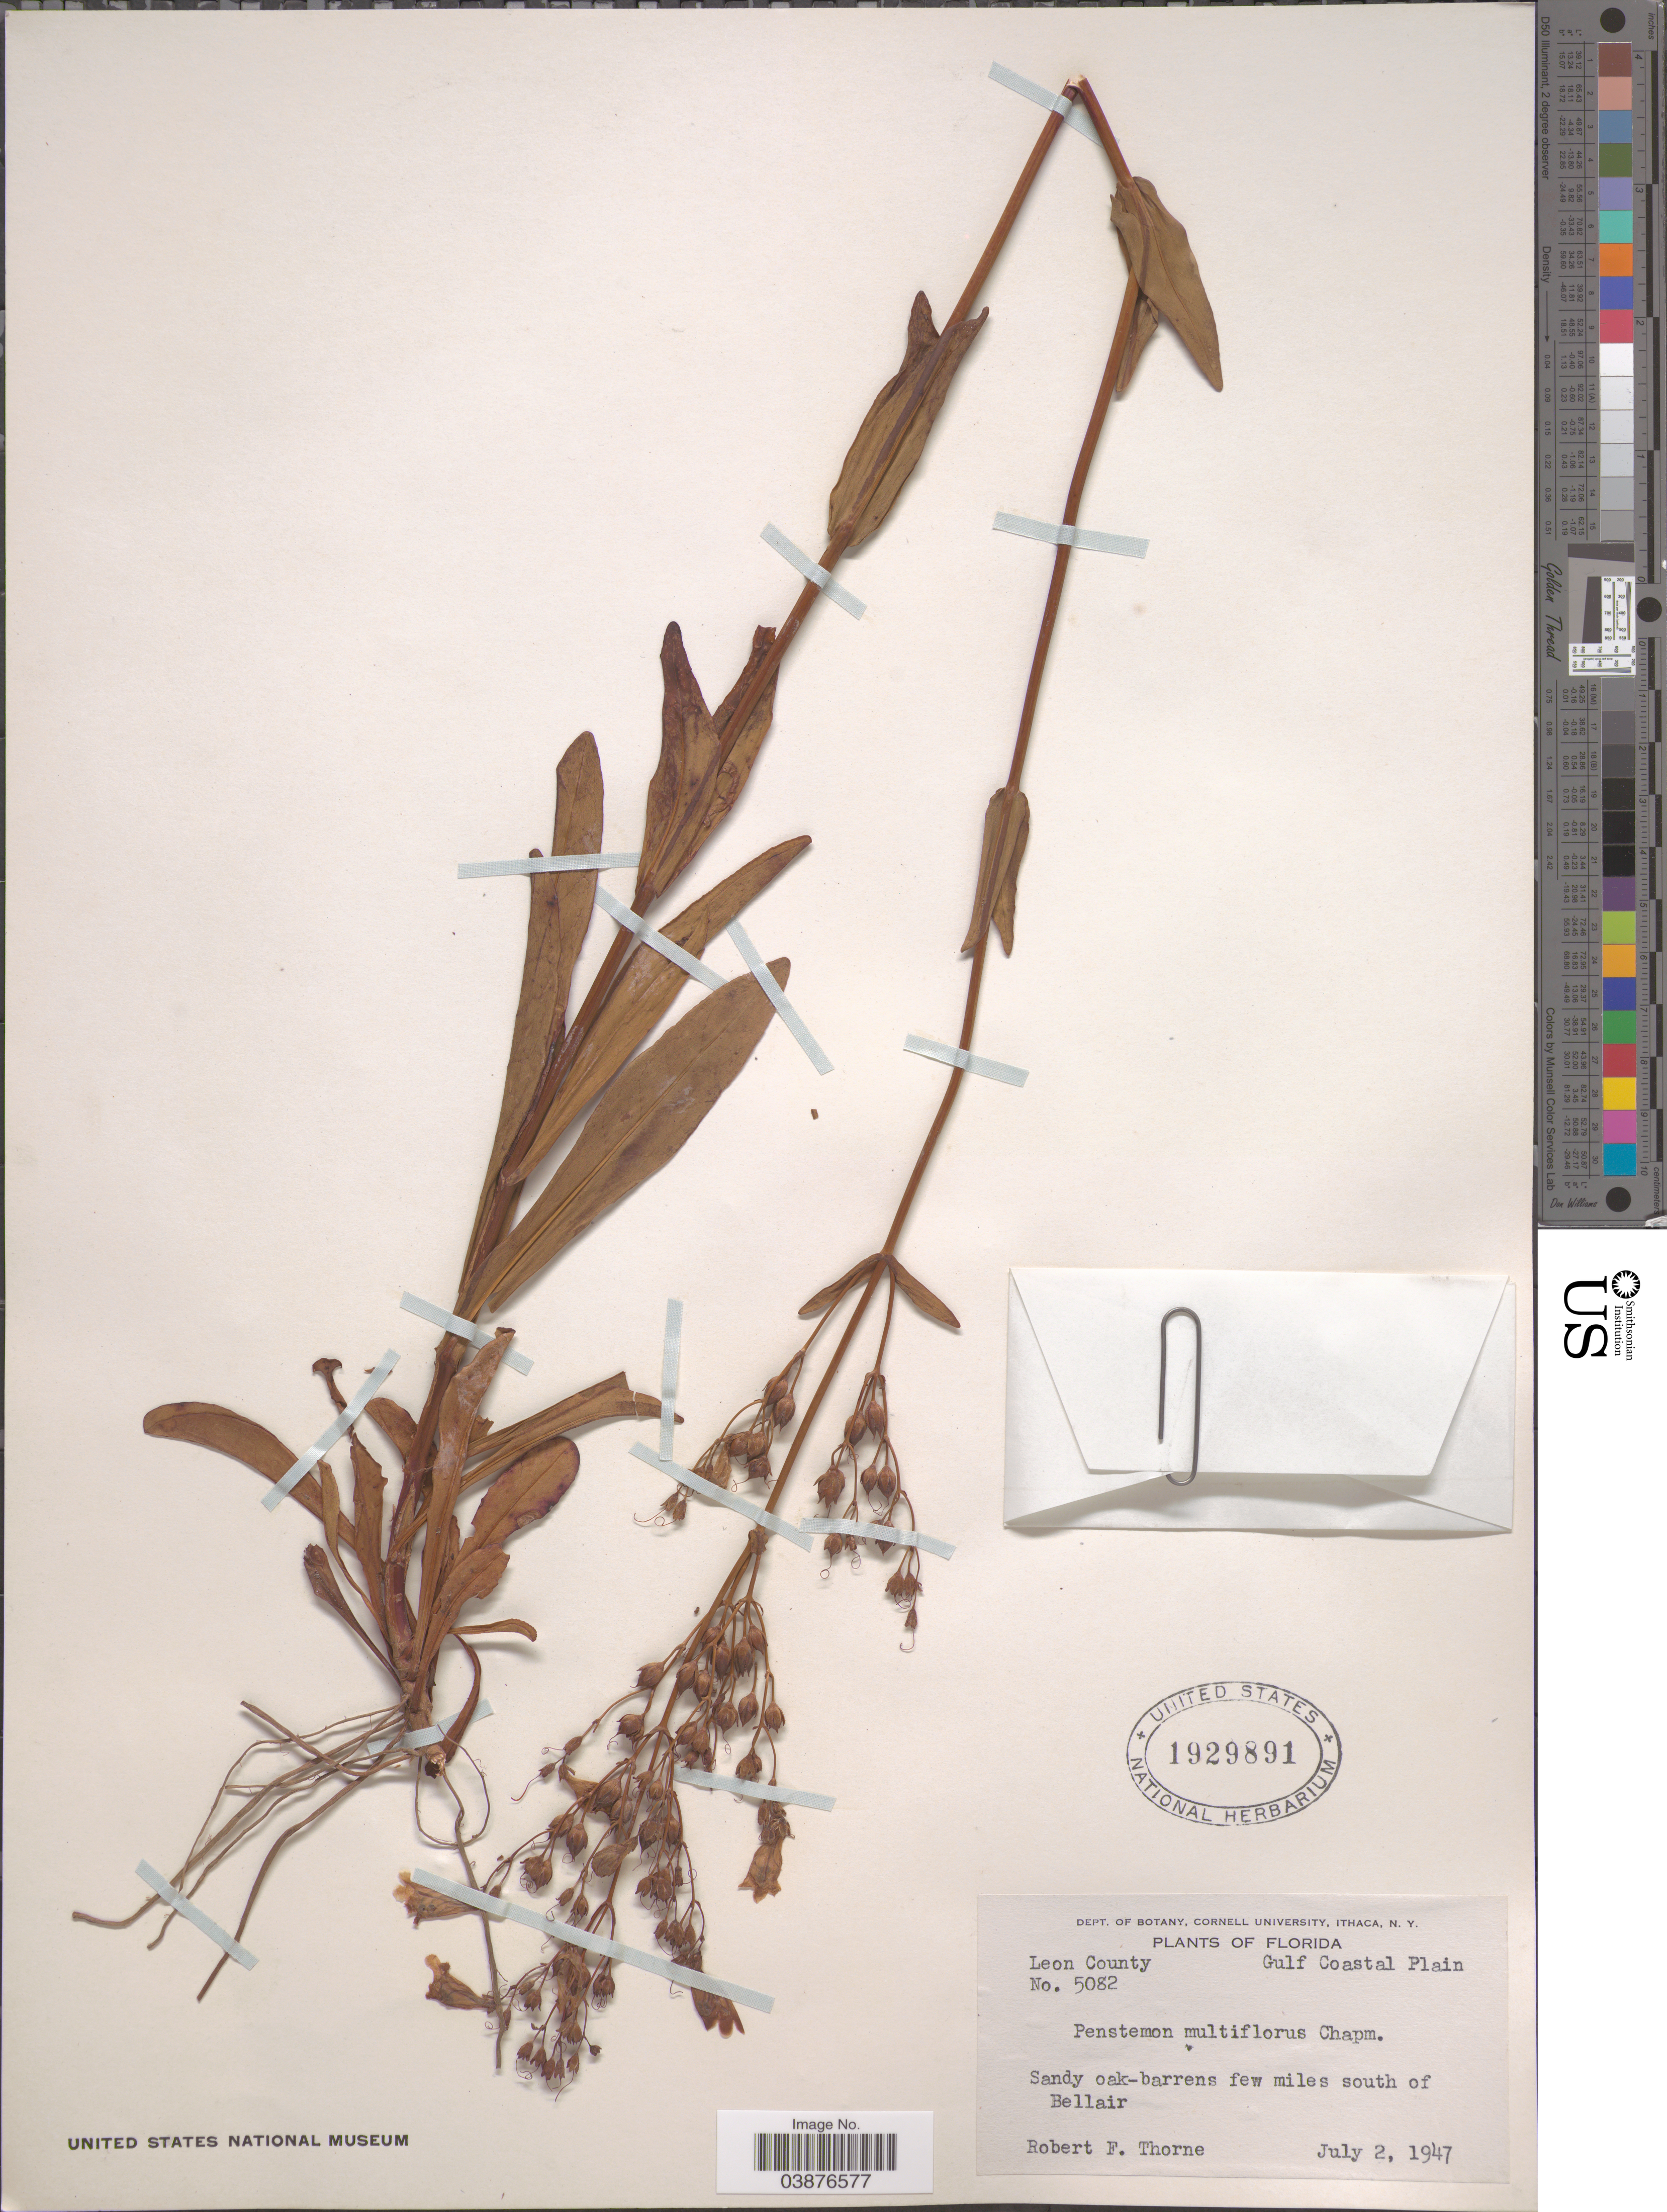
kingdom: Plantae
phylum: Tracheophyta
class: Magnoliopsida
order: Lamiales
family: Plantaginaceae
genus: Penstemon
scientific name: Penstemon multiflorus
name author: Chapm. in Small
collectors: R. F. Thorne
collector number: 5082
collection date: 1947-07-02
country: United States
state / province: Florida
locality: Sandy oak-barrens few miles south of Bellair.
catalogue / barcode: US 1929891